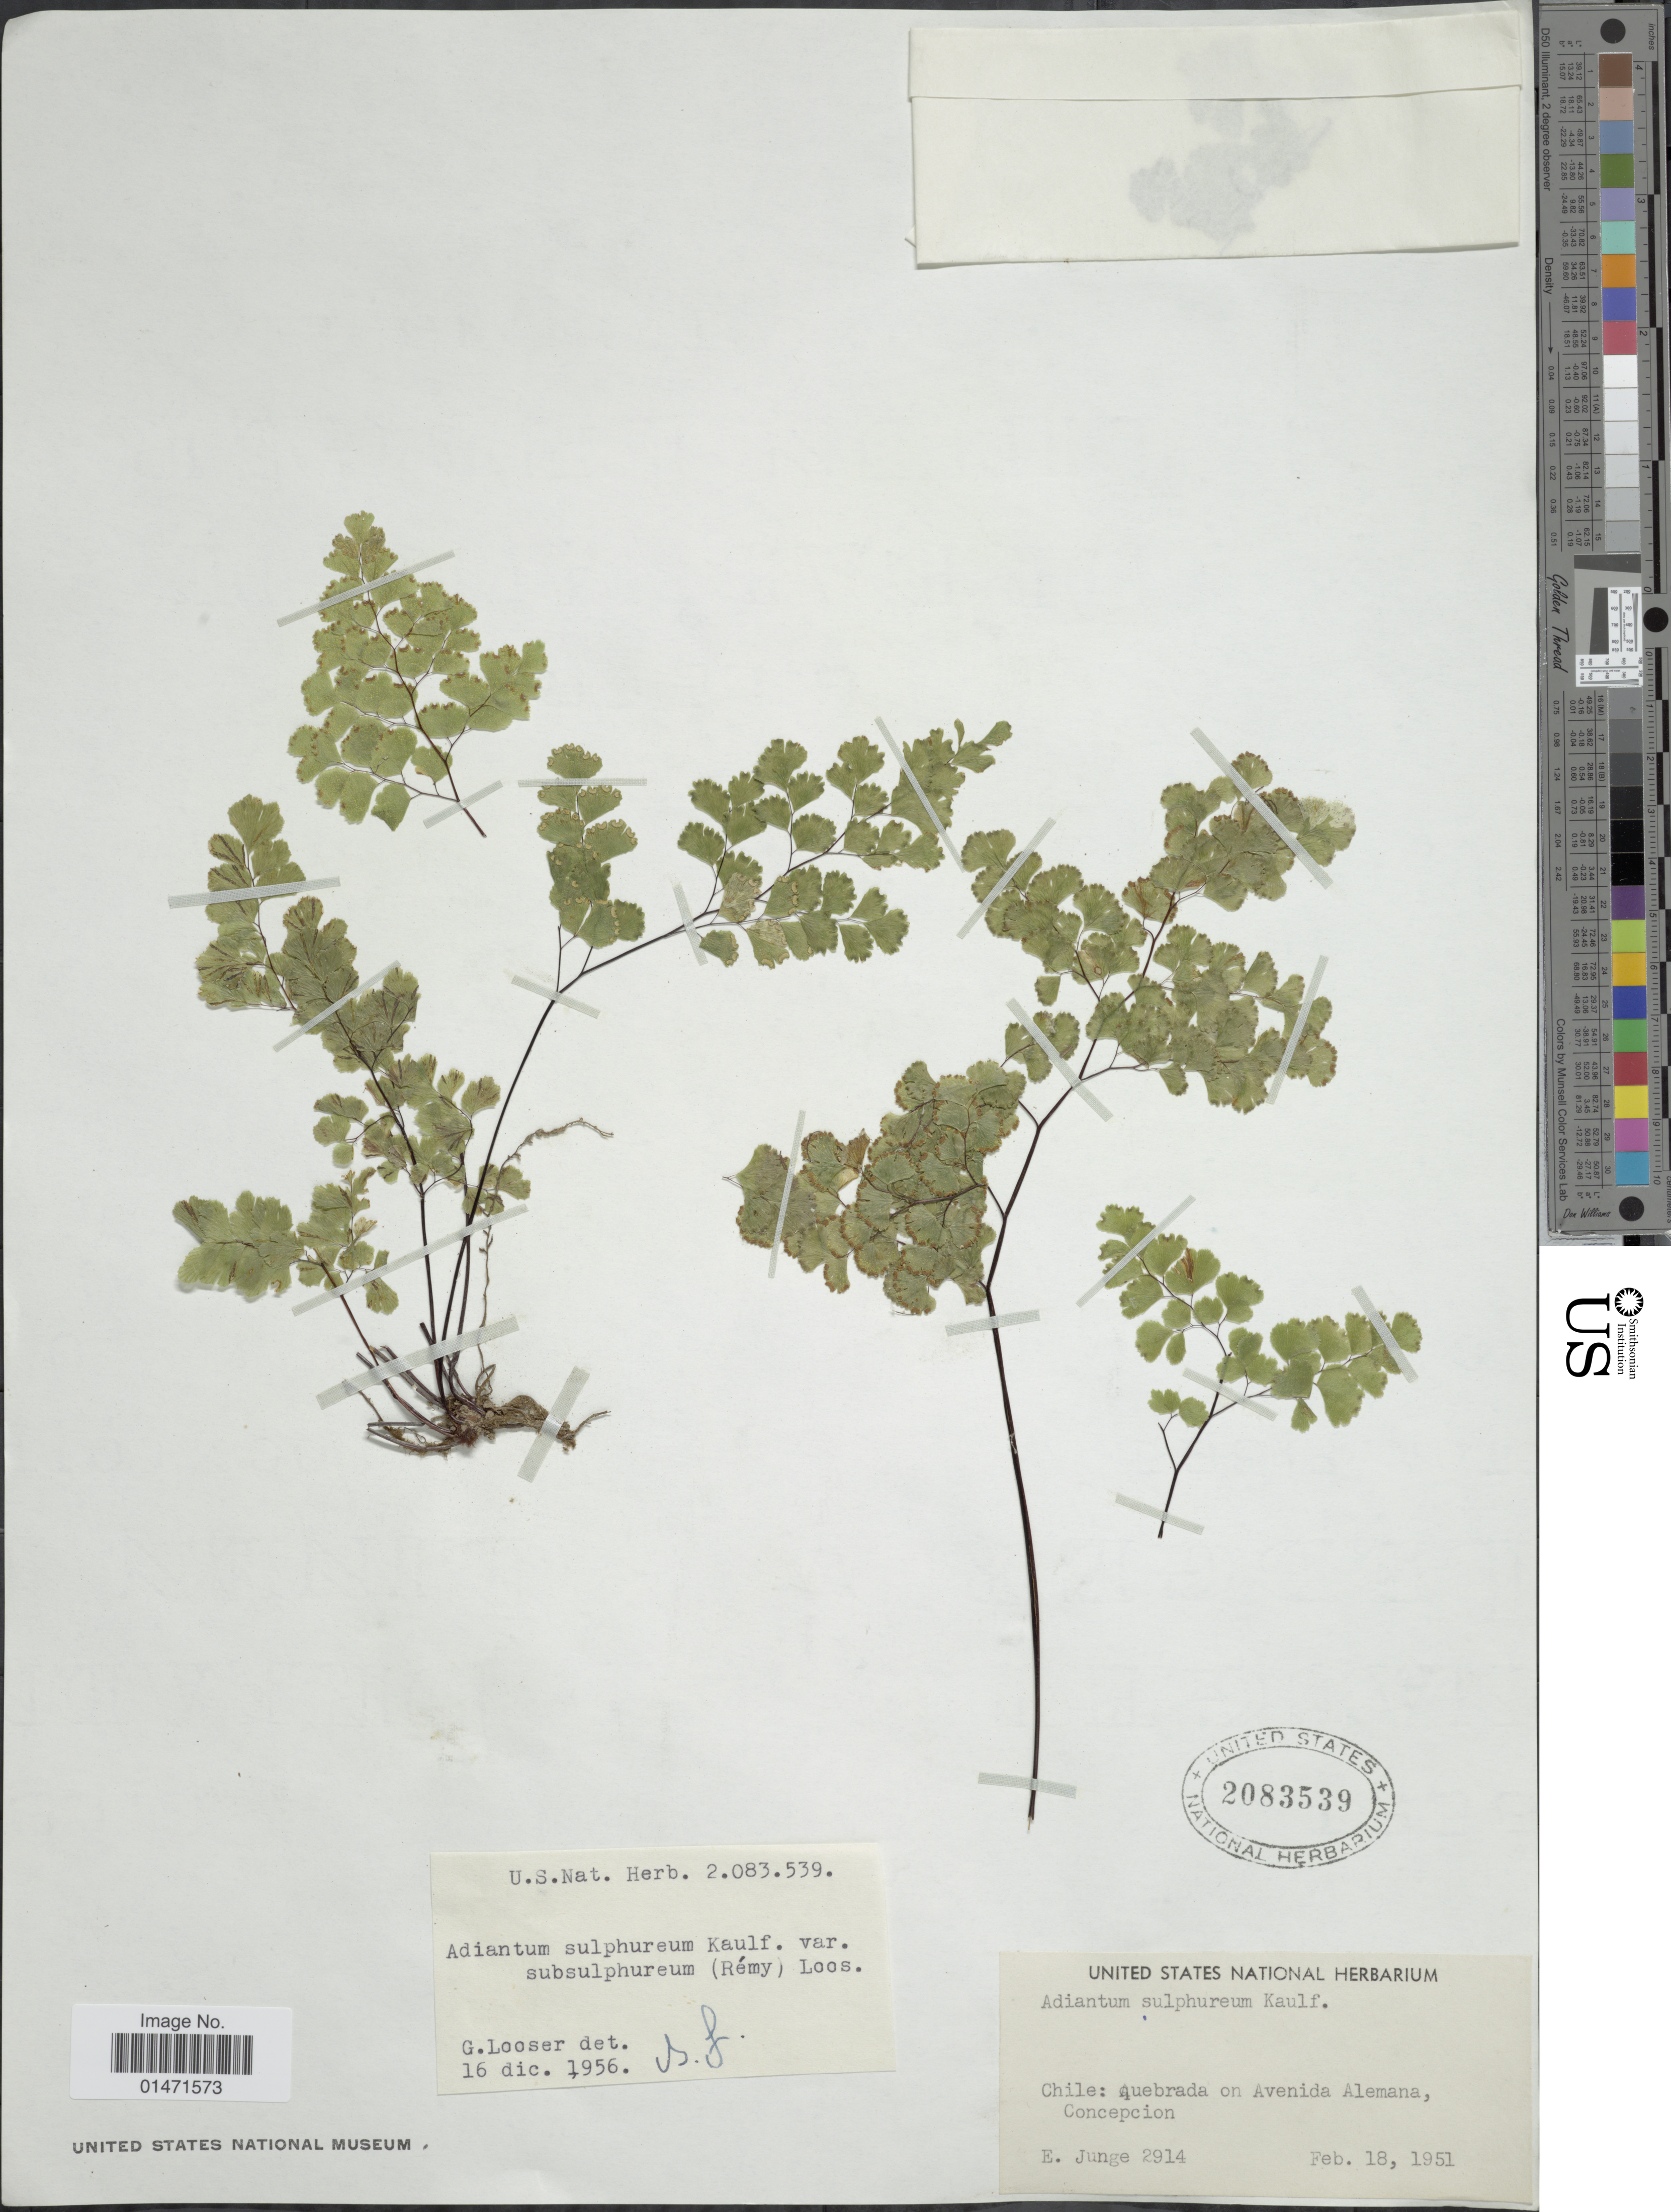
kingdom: Plantae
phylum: Tracheophyta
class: Polypodiopsida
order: Polypodiales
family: Pteridaceae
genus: Adiantum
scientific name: Adiantum sulphureum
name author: Kaulf.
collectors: E. Junge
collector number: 2914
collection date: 1951-02-18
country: Chile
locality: Quebrada on Avenida Alemana, Concepcion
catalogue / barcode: US 2083539